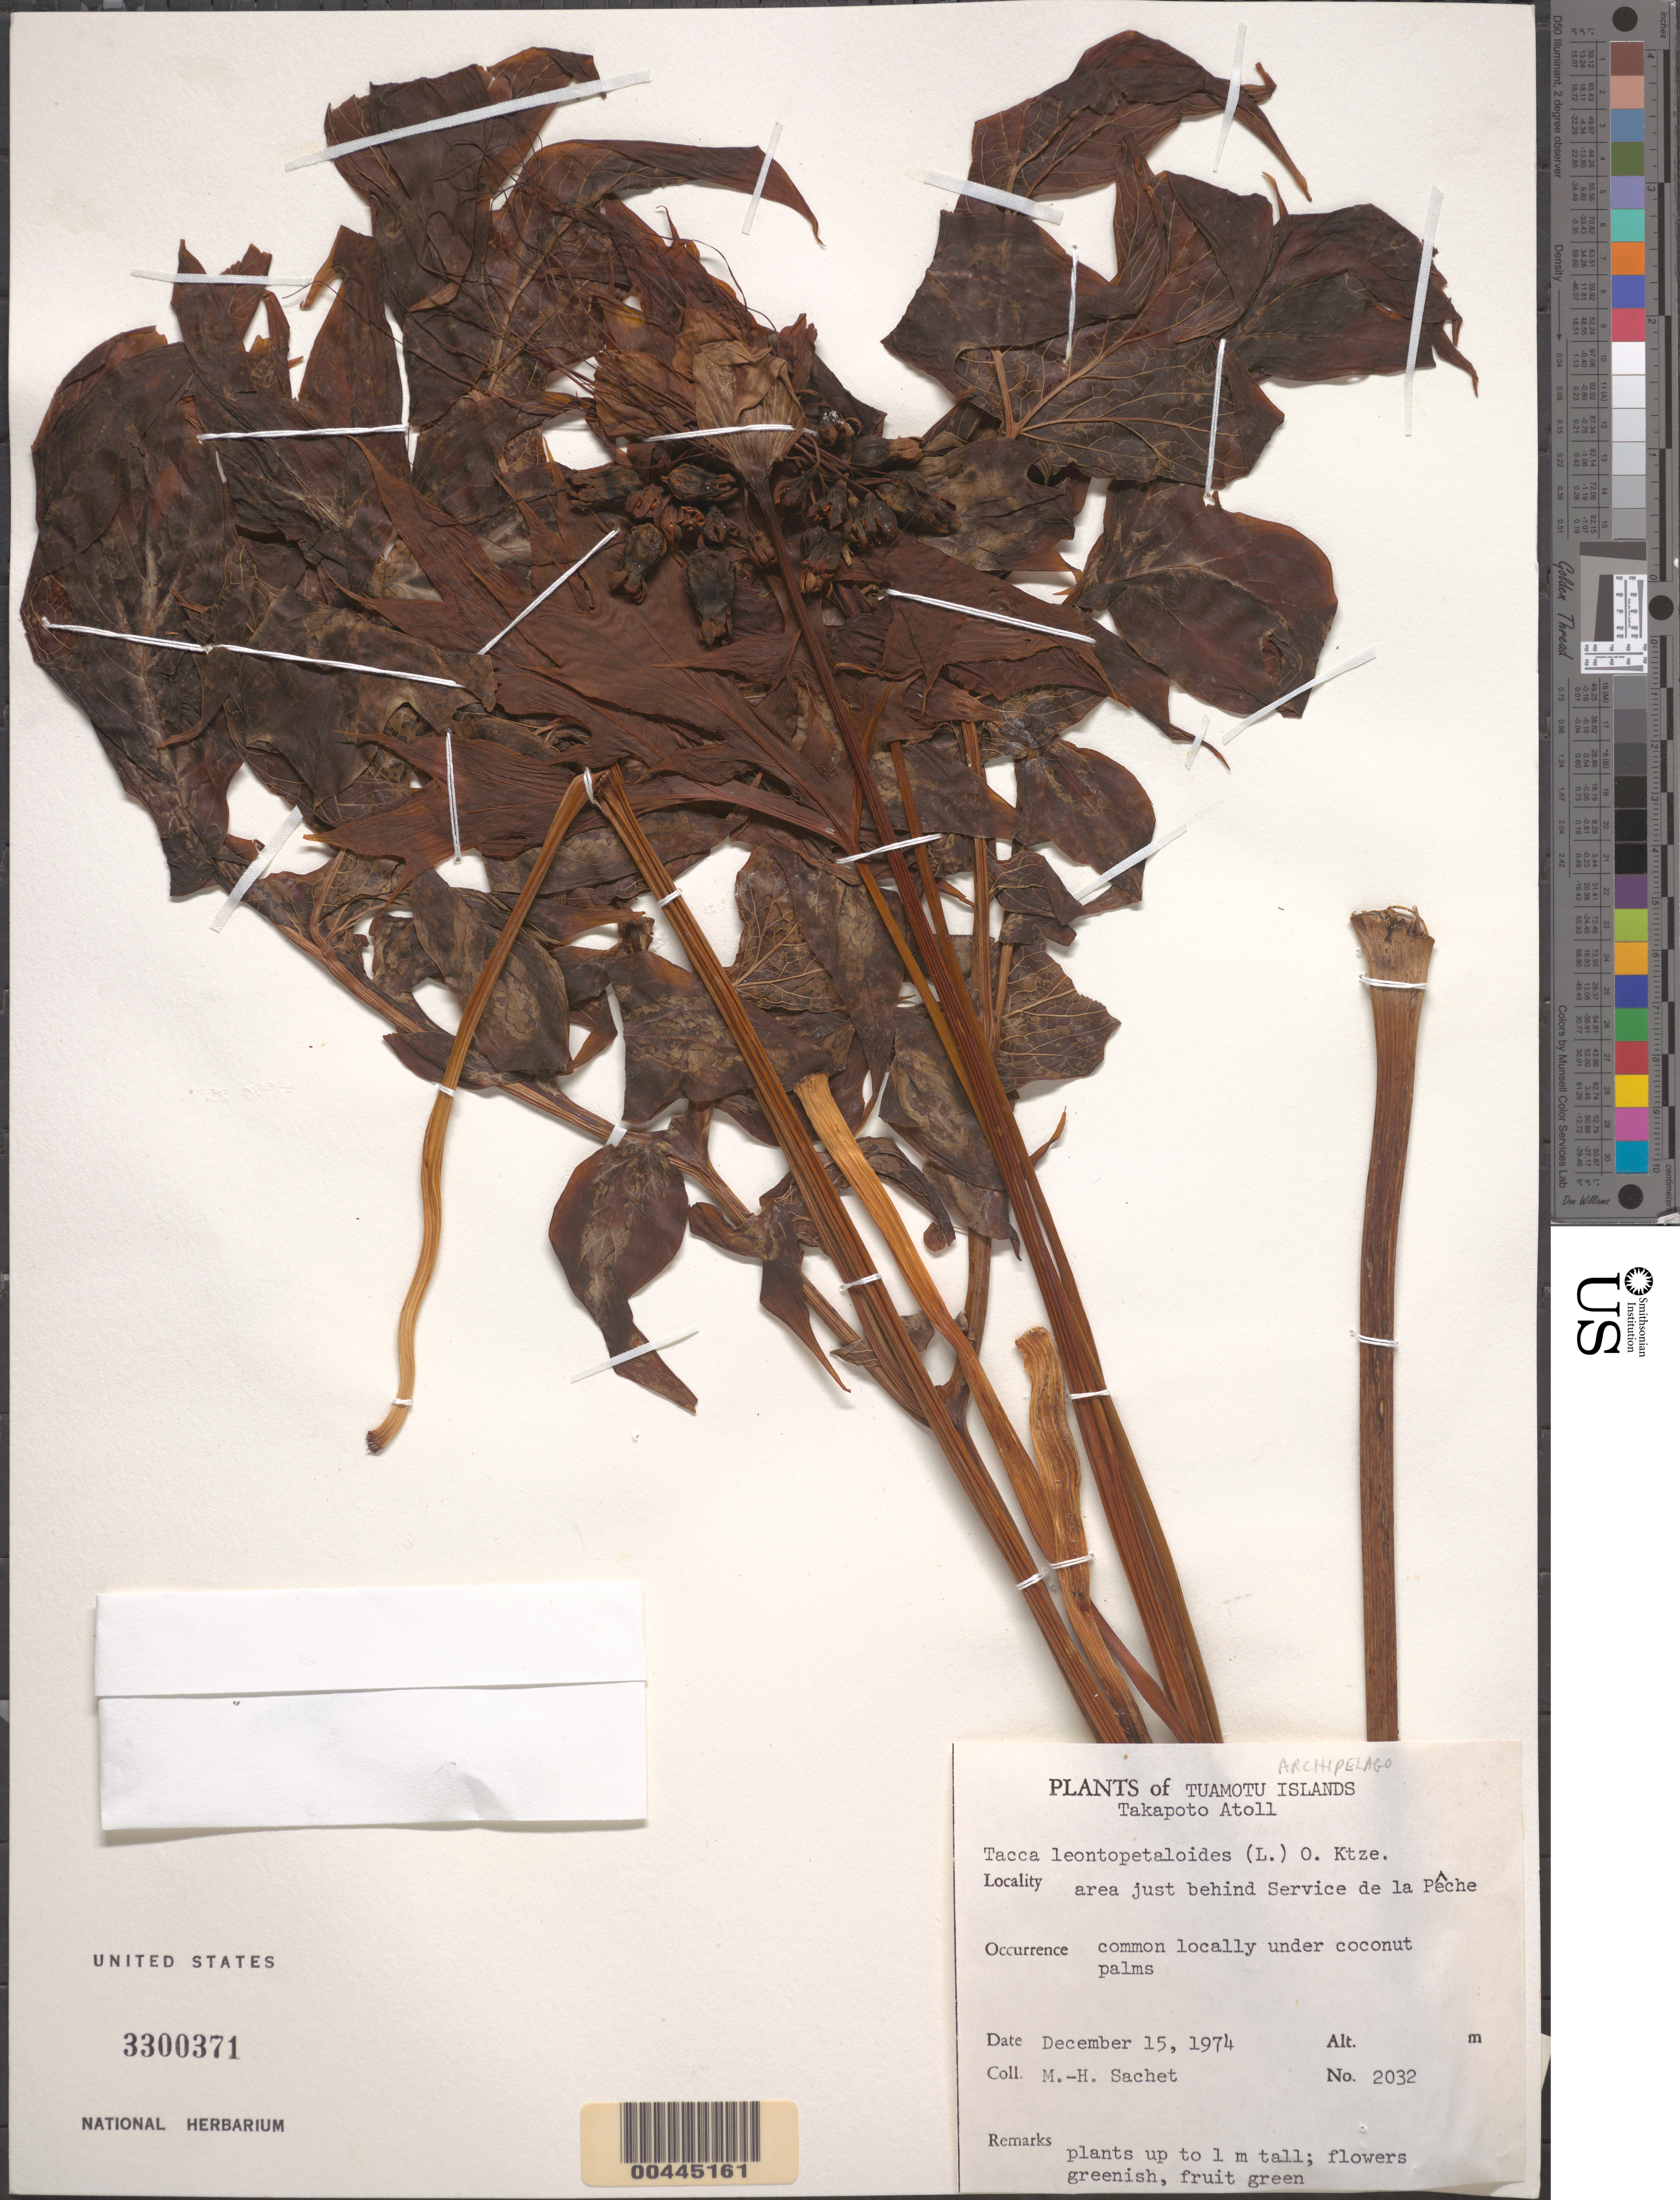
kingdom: Plantae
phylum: Tracheophyta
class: Liliopsida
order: Dioscoreales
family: Dioscoreaceae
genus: Tacca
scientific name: Tacca leontopetaloides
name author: (L.) Kuntze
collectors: M.-H. Sachet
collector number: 2032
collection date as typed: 15 Dec 1974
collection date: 1974-12-15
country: French Polynesia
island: Takapoto Atoll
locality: Behind de la peche [Tuamotu Archipelago]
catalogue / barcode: US 3300371